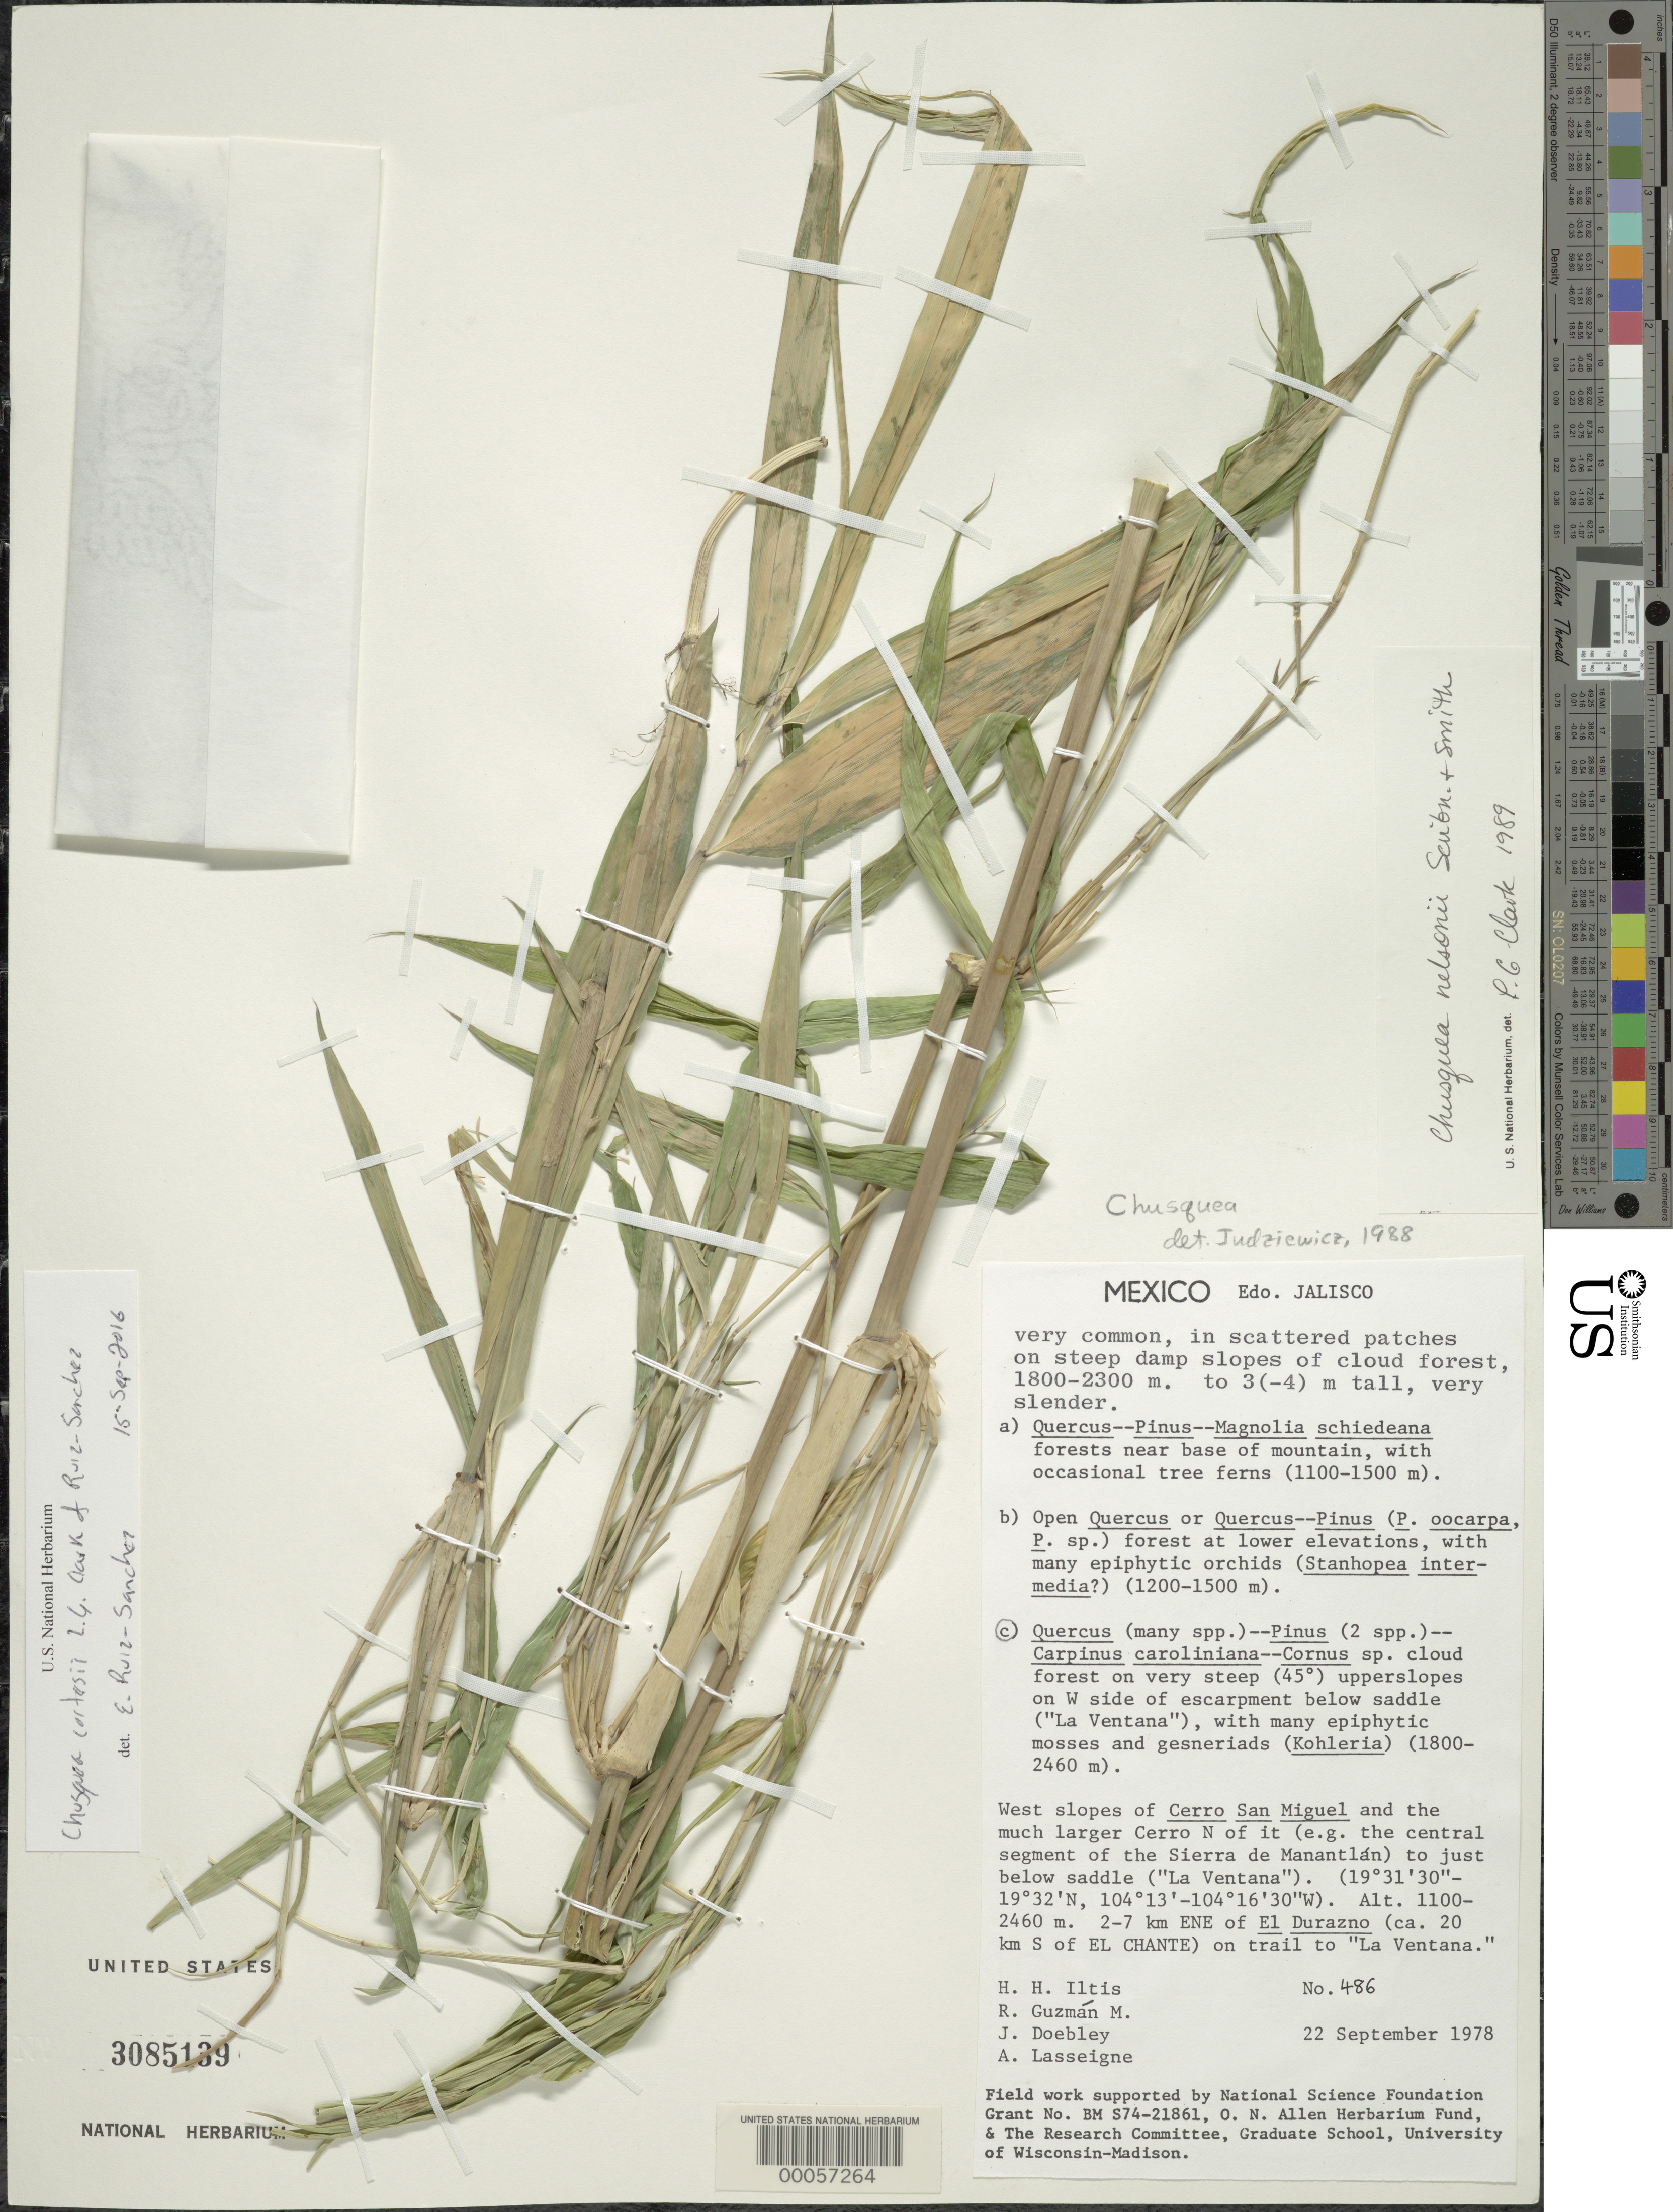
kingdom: Plantae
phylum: Tracheophyta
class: Liliopsida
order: Poales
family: Poaceae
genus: Chusquea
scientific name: Chusquea cortesii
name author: L.G. Clark & Ruíz-Sanchez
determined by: Ruíz-Sanchez, E.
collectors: H. H. Iltis, R. Guzman-M., J. F. Doebley & A. Lasseigne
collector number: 486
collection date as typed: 22 Sep 1978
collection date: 1978-09-22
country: Mexico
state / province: Jalisco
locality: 2-7 km ENE of El Durazno, ca. 20 km S of El Chante, on trail to La Ventana, W slopes of Cerro San Miguel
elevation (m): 1800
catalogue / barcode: US 3085139